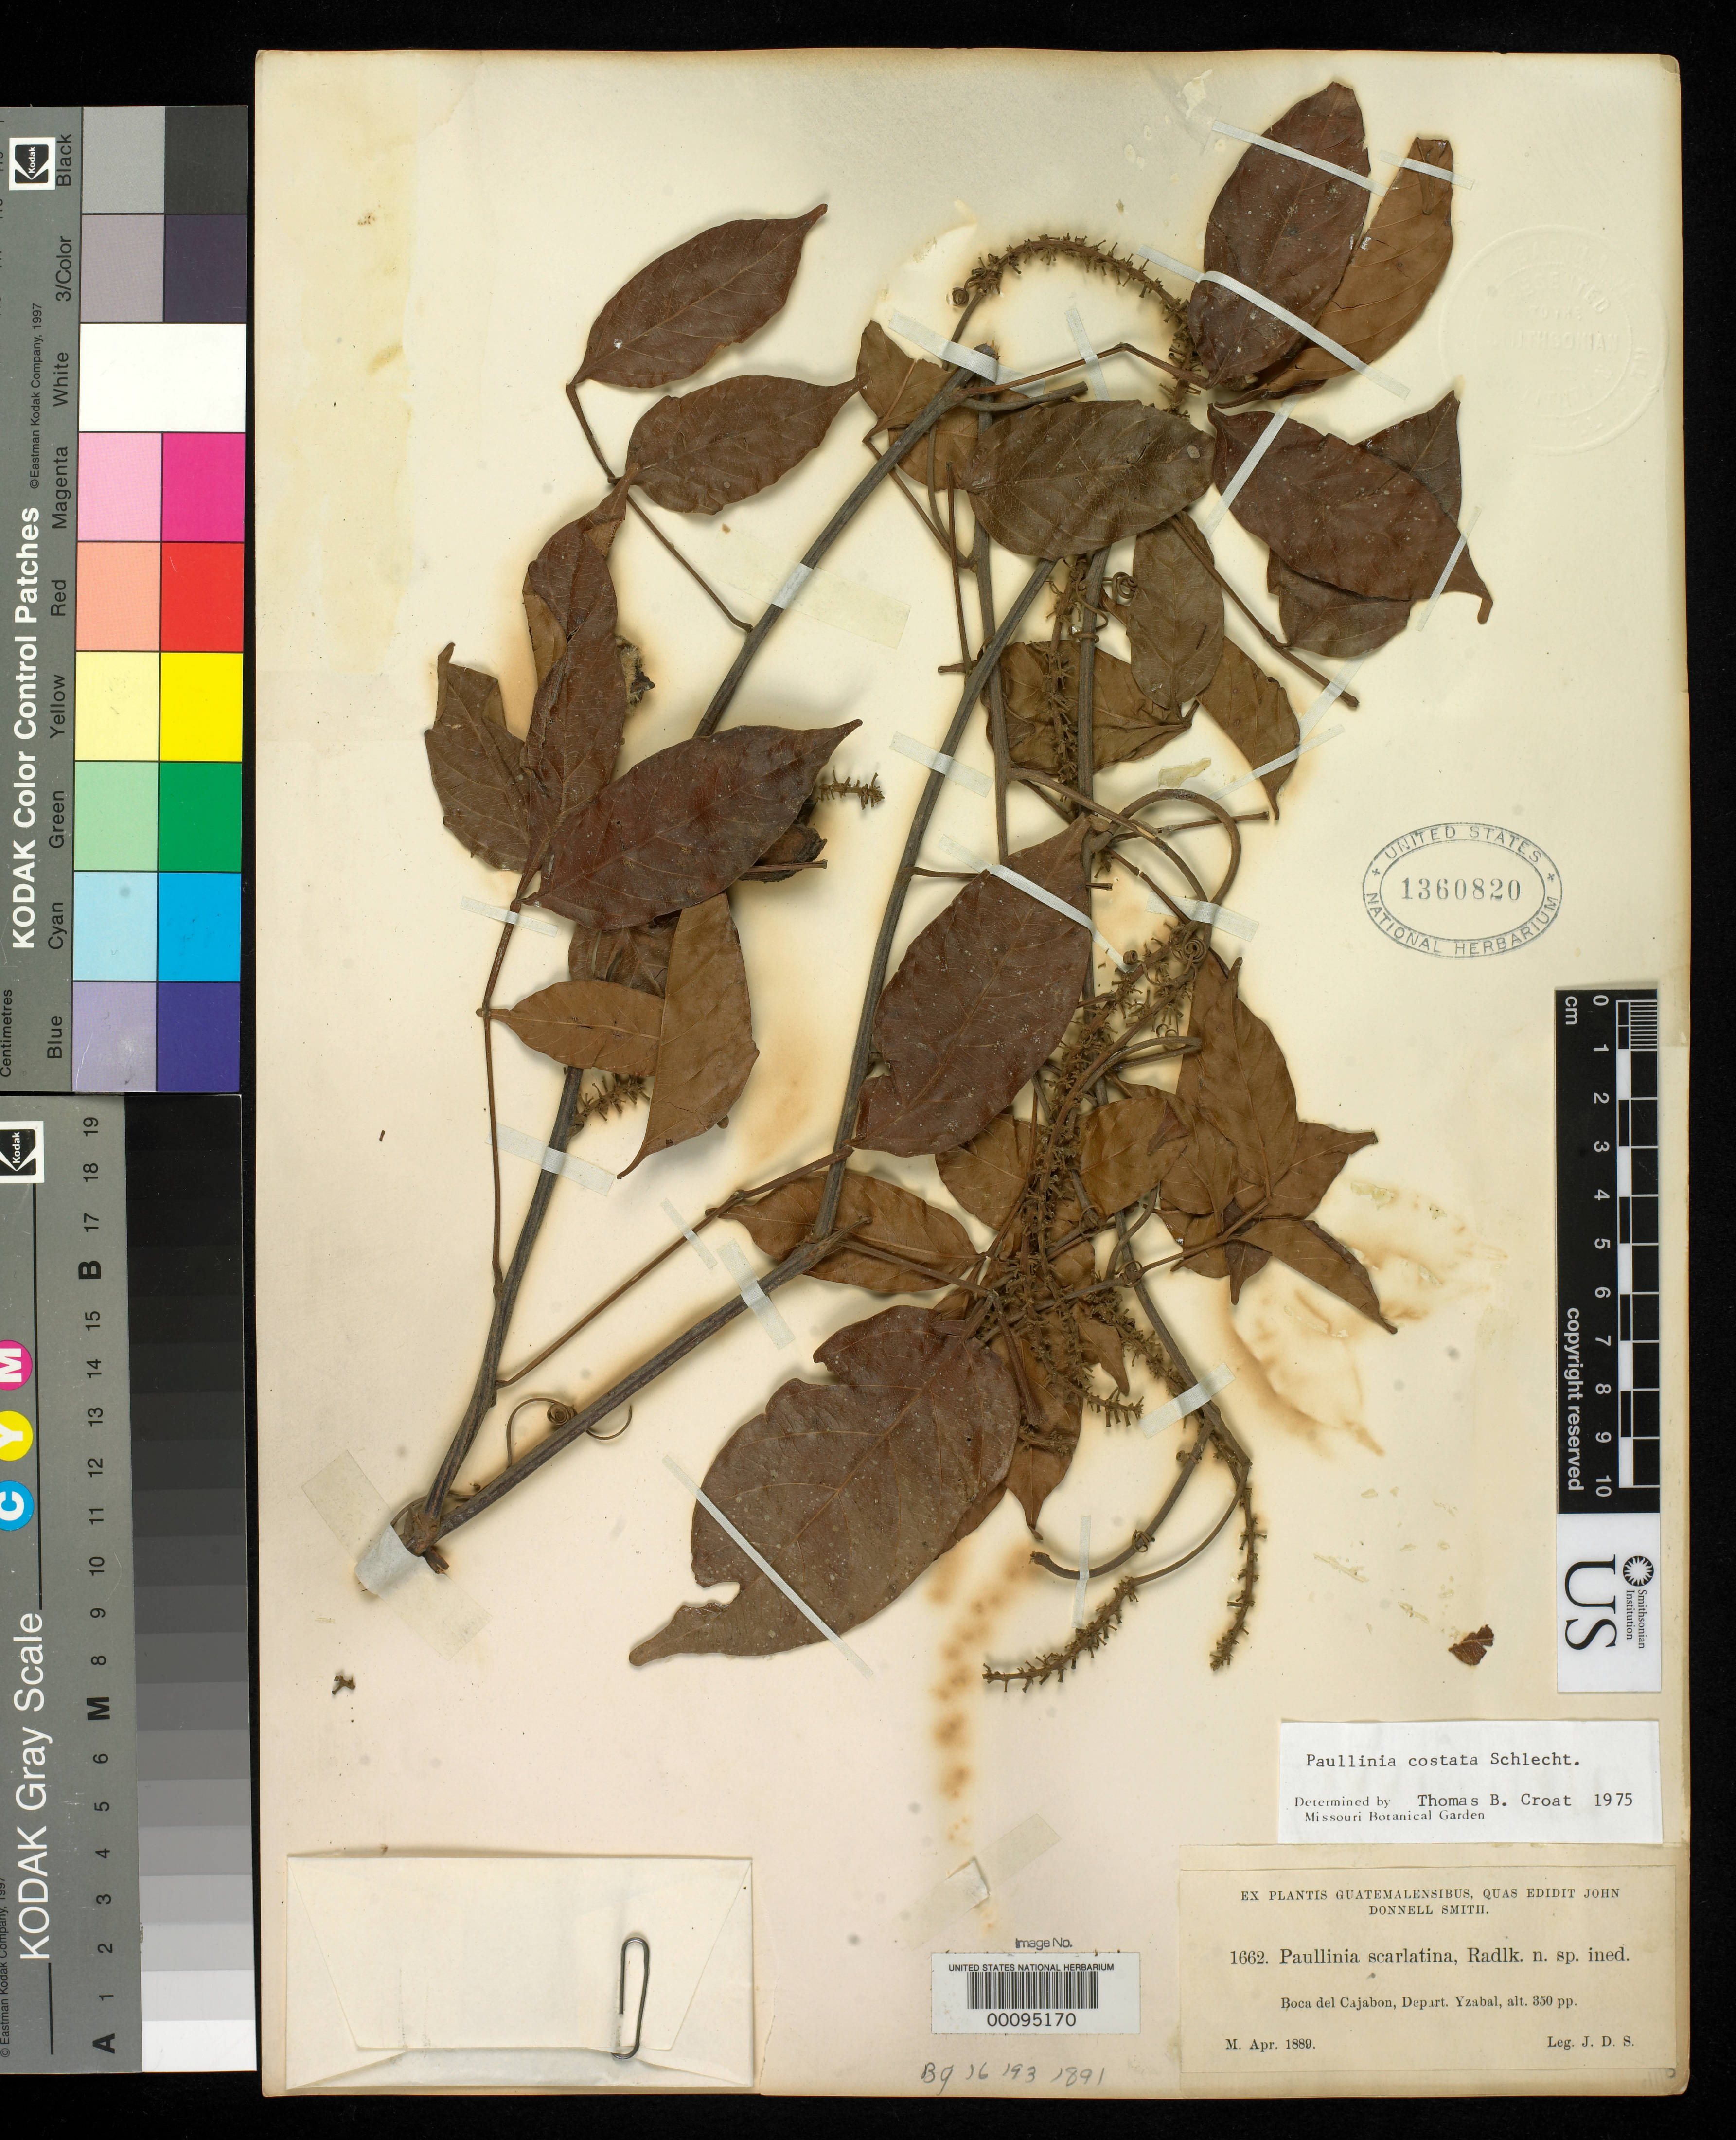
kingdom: Plantae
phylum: Tracheophyta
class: Magnoliopsida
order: Sapindales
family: Sapindaceae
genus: Paullinia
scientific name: Paullinia scarlatina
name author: Radlk.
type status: Type Collection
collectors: J. Donnell Smith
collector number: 1662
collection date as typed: Apr 1889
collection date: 1889-04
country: Guatemala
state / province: Izabal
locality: Bocas del Cajabon.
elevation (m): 107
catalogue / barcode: US 1360820